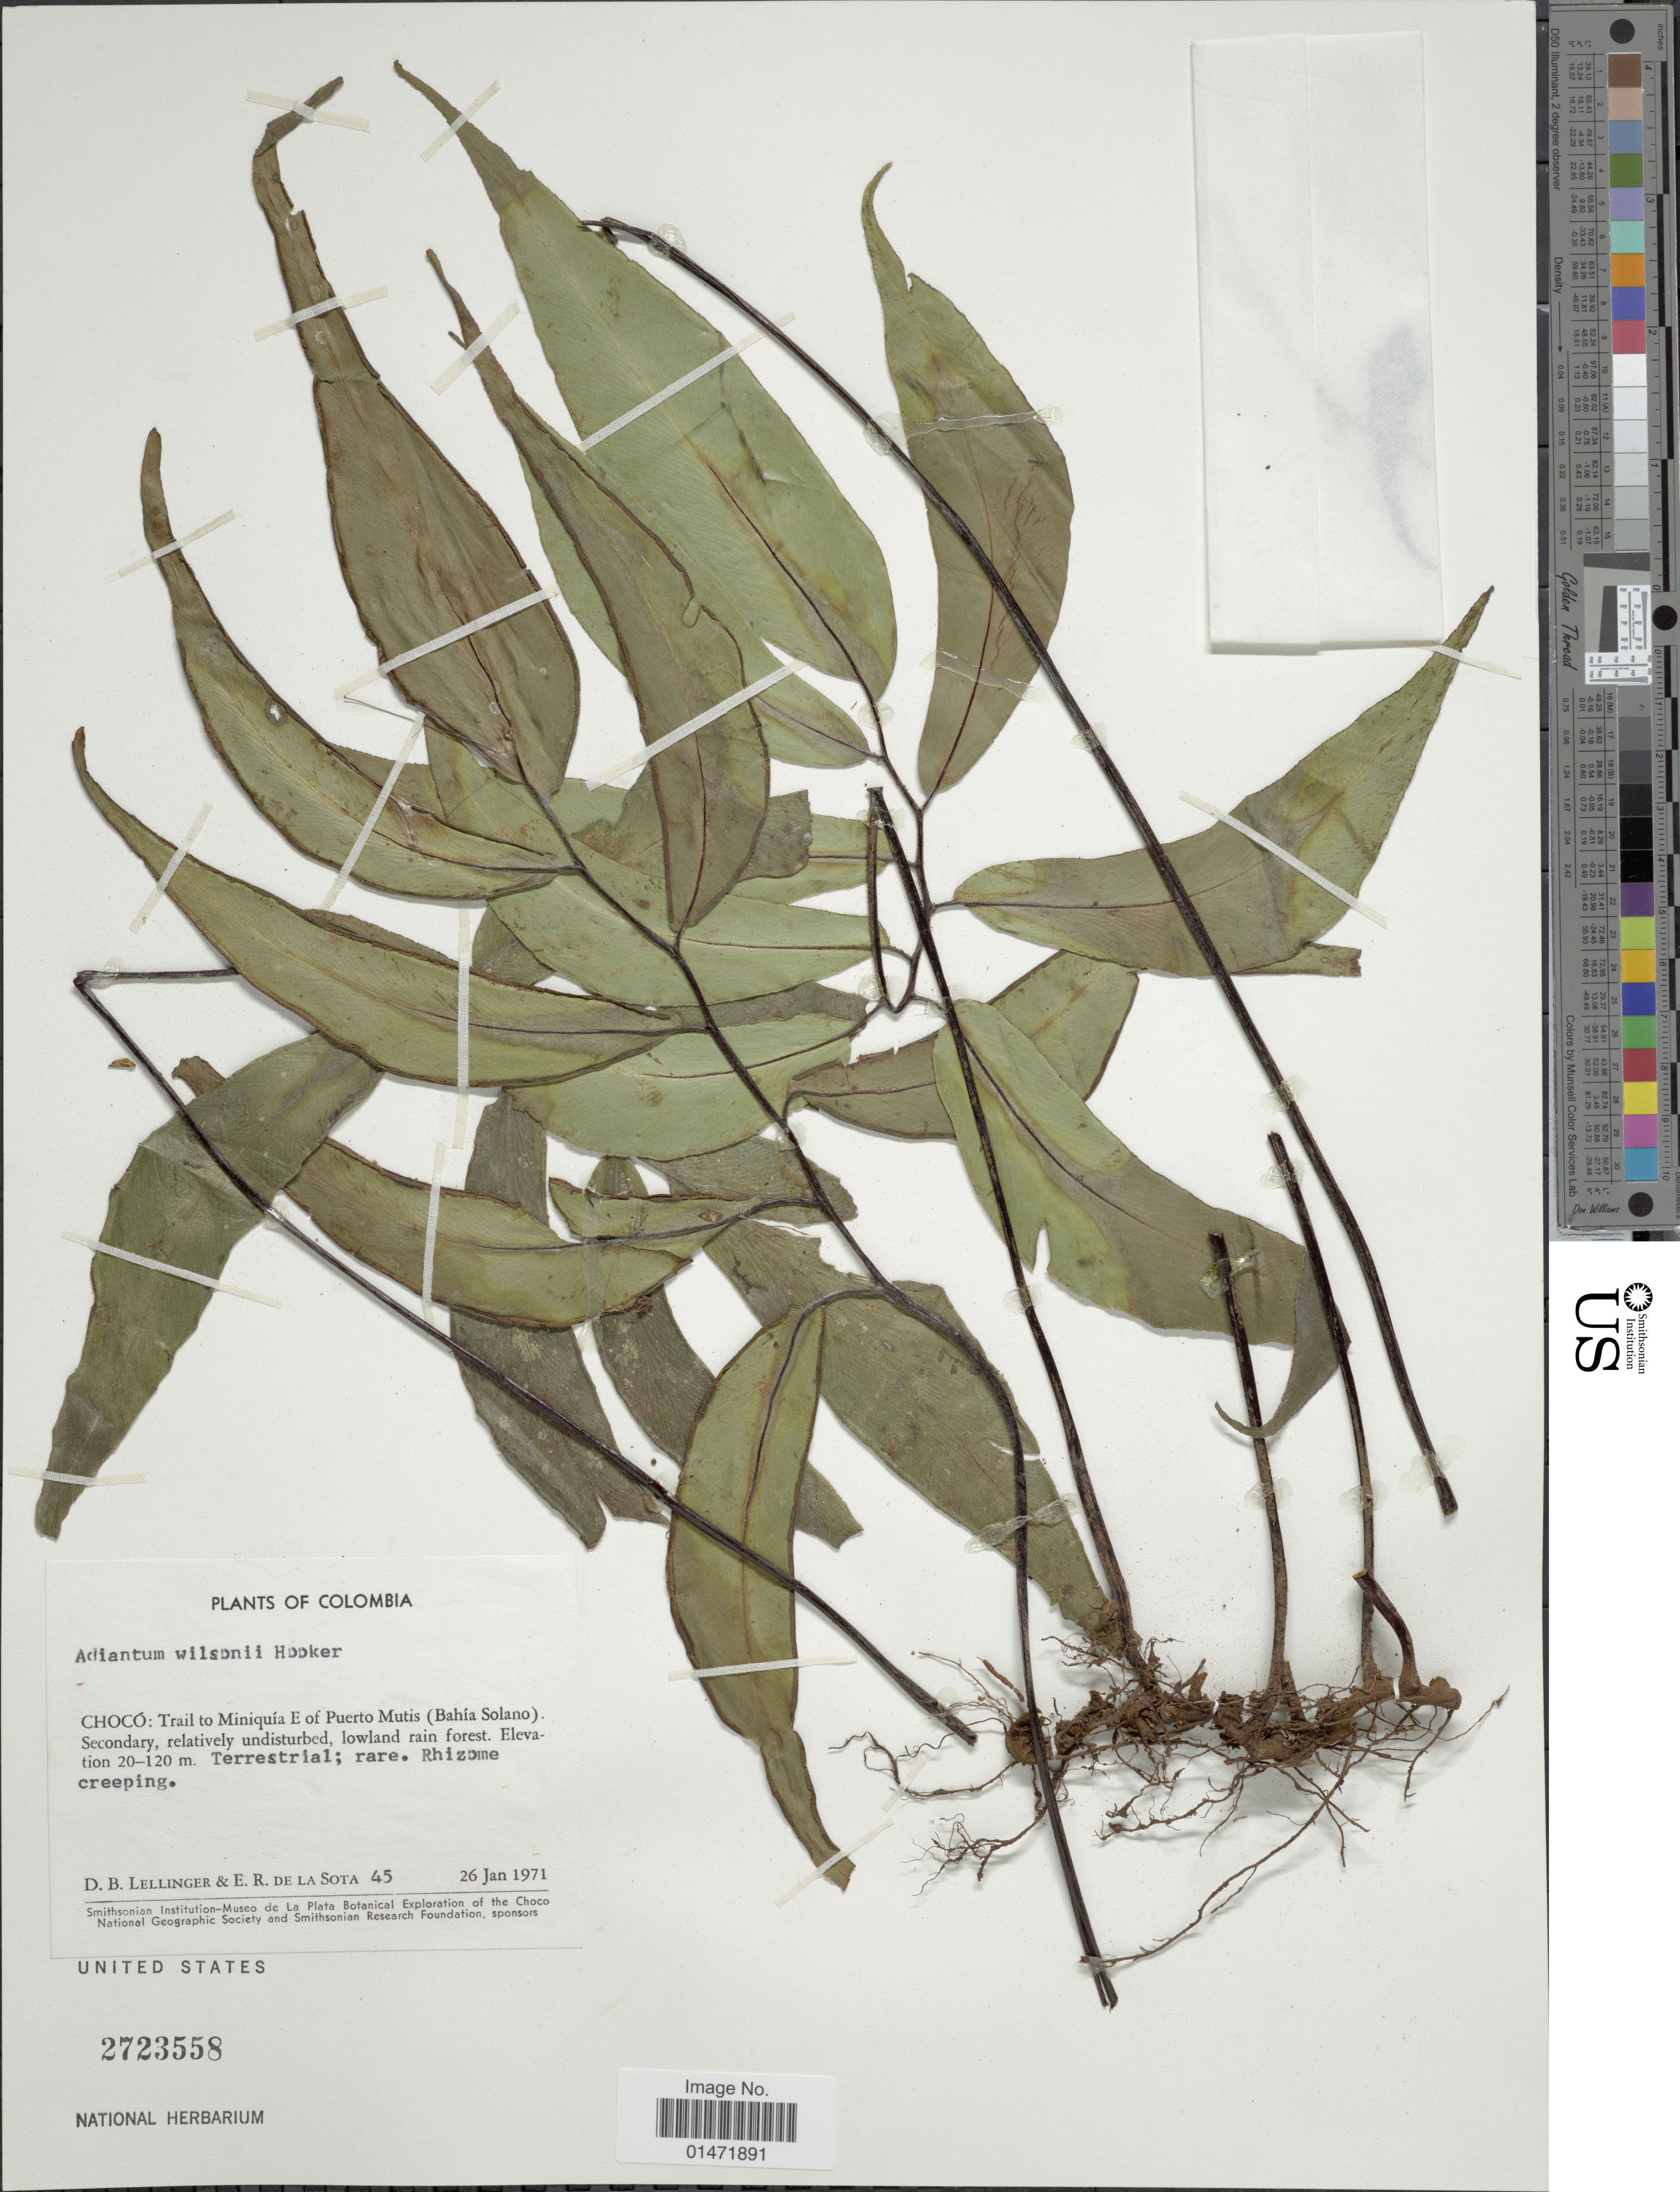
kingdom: Plantae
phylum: Tracheophyta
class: Polypodiopsida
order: Polypodiales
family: Pteridaceae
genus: Adiantum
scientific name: Adiantum wilsonii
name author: Hook.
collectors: D. B. Lellinger & E. R. de la Sota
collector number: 45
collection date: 1971-01-26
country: Colombia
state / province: Chocó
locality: Trail to Miniquía E of Puerto Mutis (Bahía Solano)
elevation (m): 20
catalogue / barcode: US 2723558